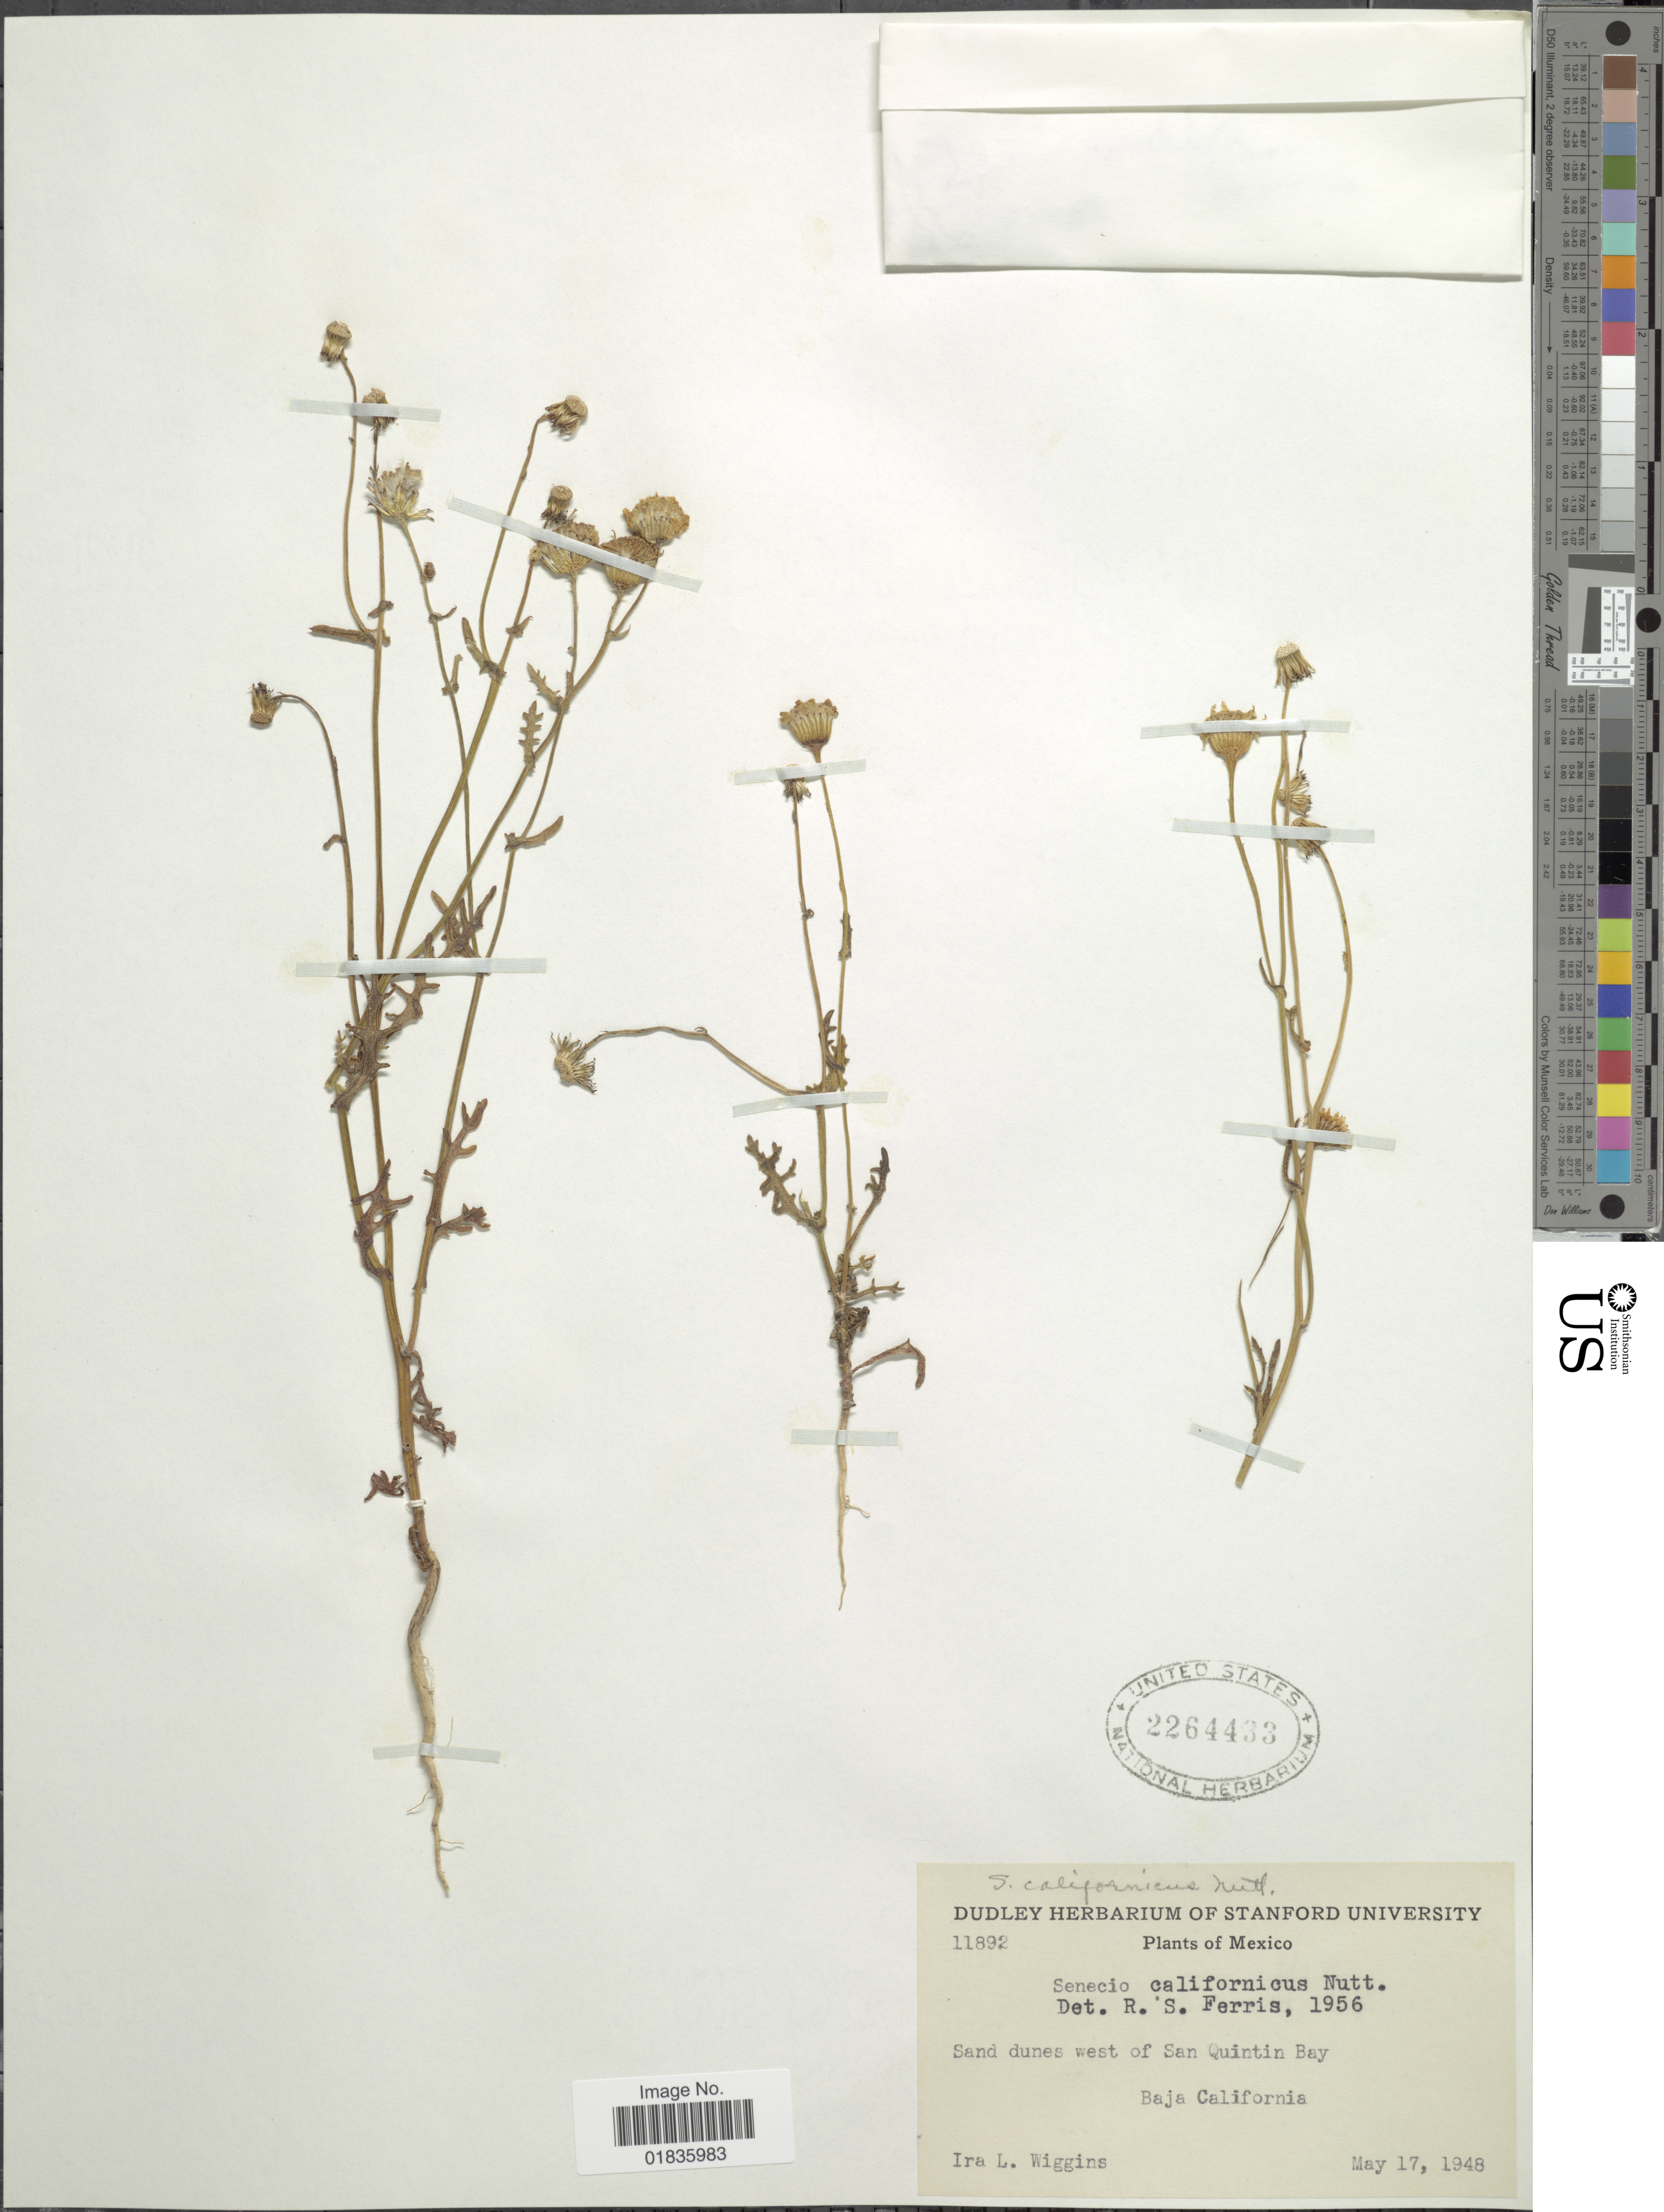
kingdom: Plantae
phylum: Tracheophyta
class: Magnoliopsida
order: Asterales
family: Asteraceae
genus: Senecio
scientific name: Senecio californicus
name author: DC.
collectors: I. L. Wiggins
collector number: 11892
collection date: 1948-05-17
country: Mexico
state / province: Baja California Norte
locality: Sand dunes west of San Quintin Bay.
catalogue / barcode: US 2264433